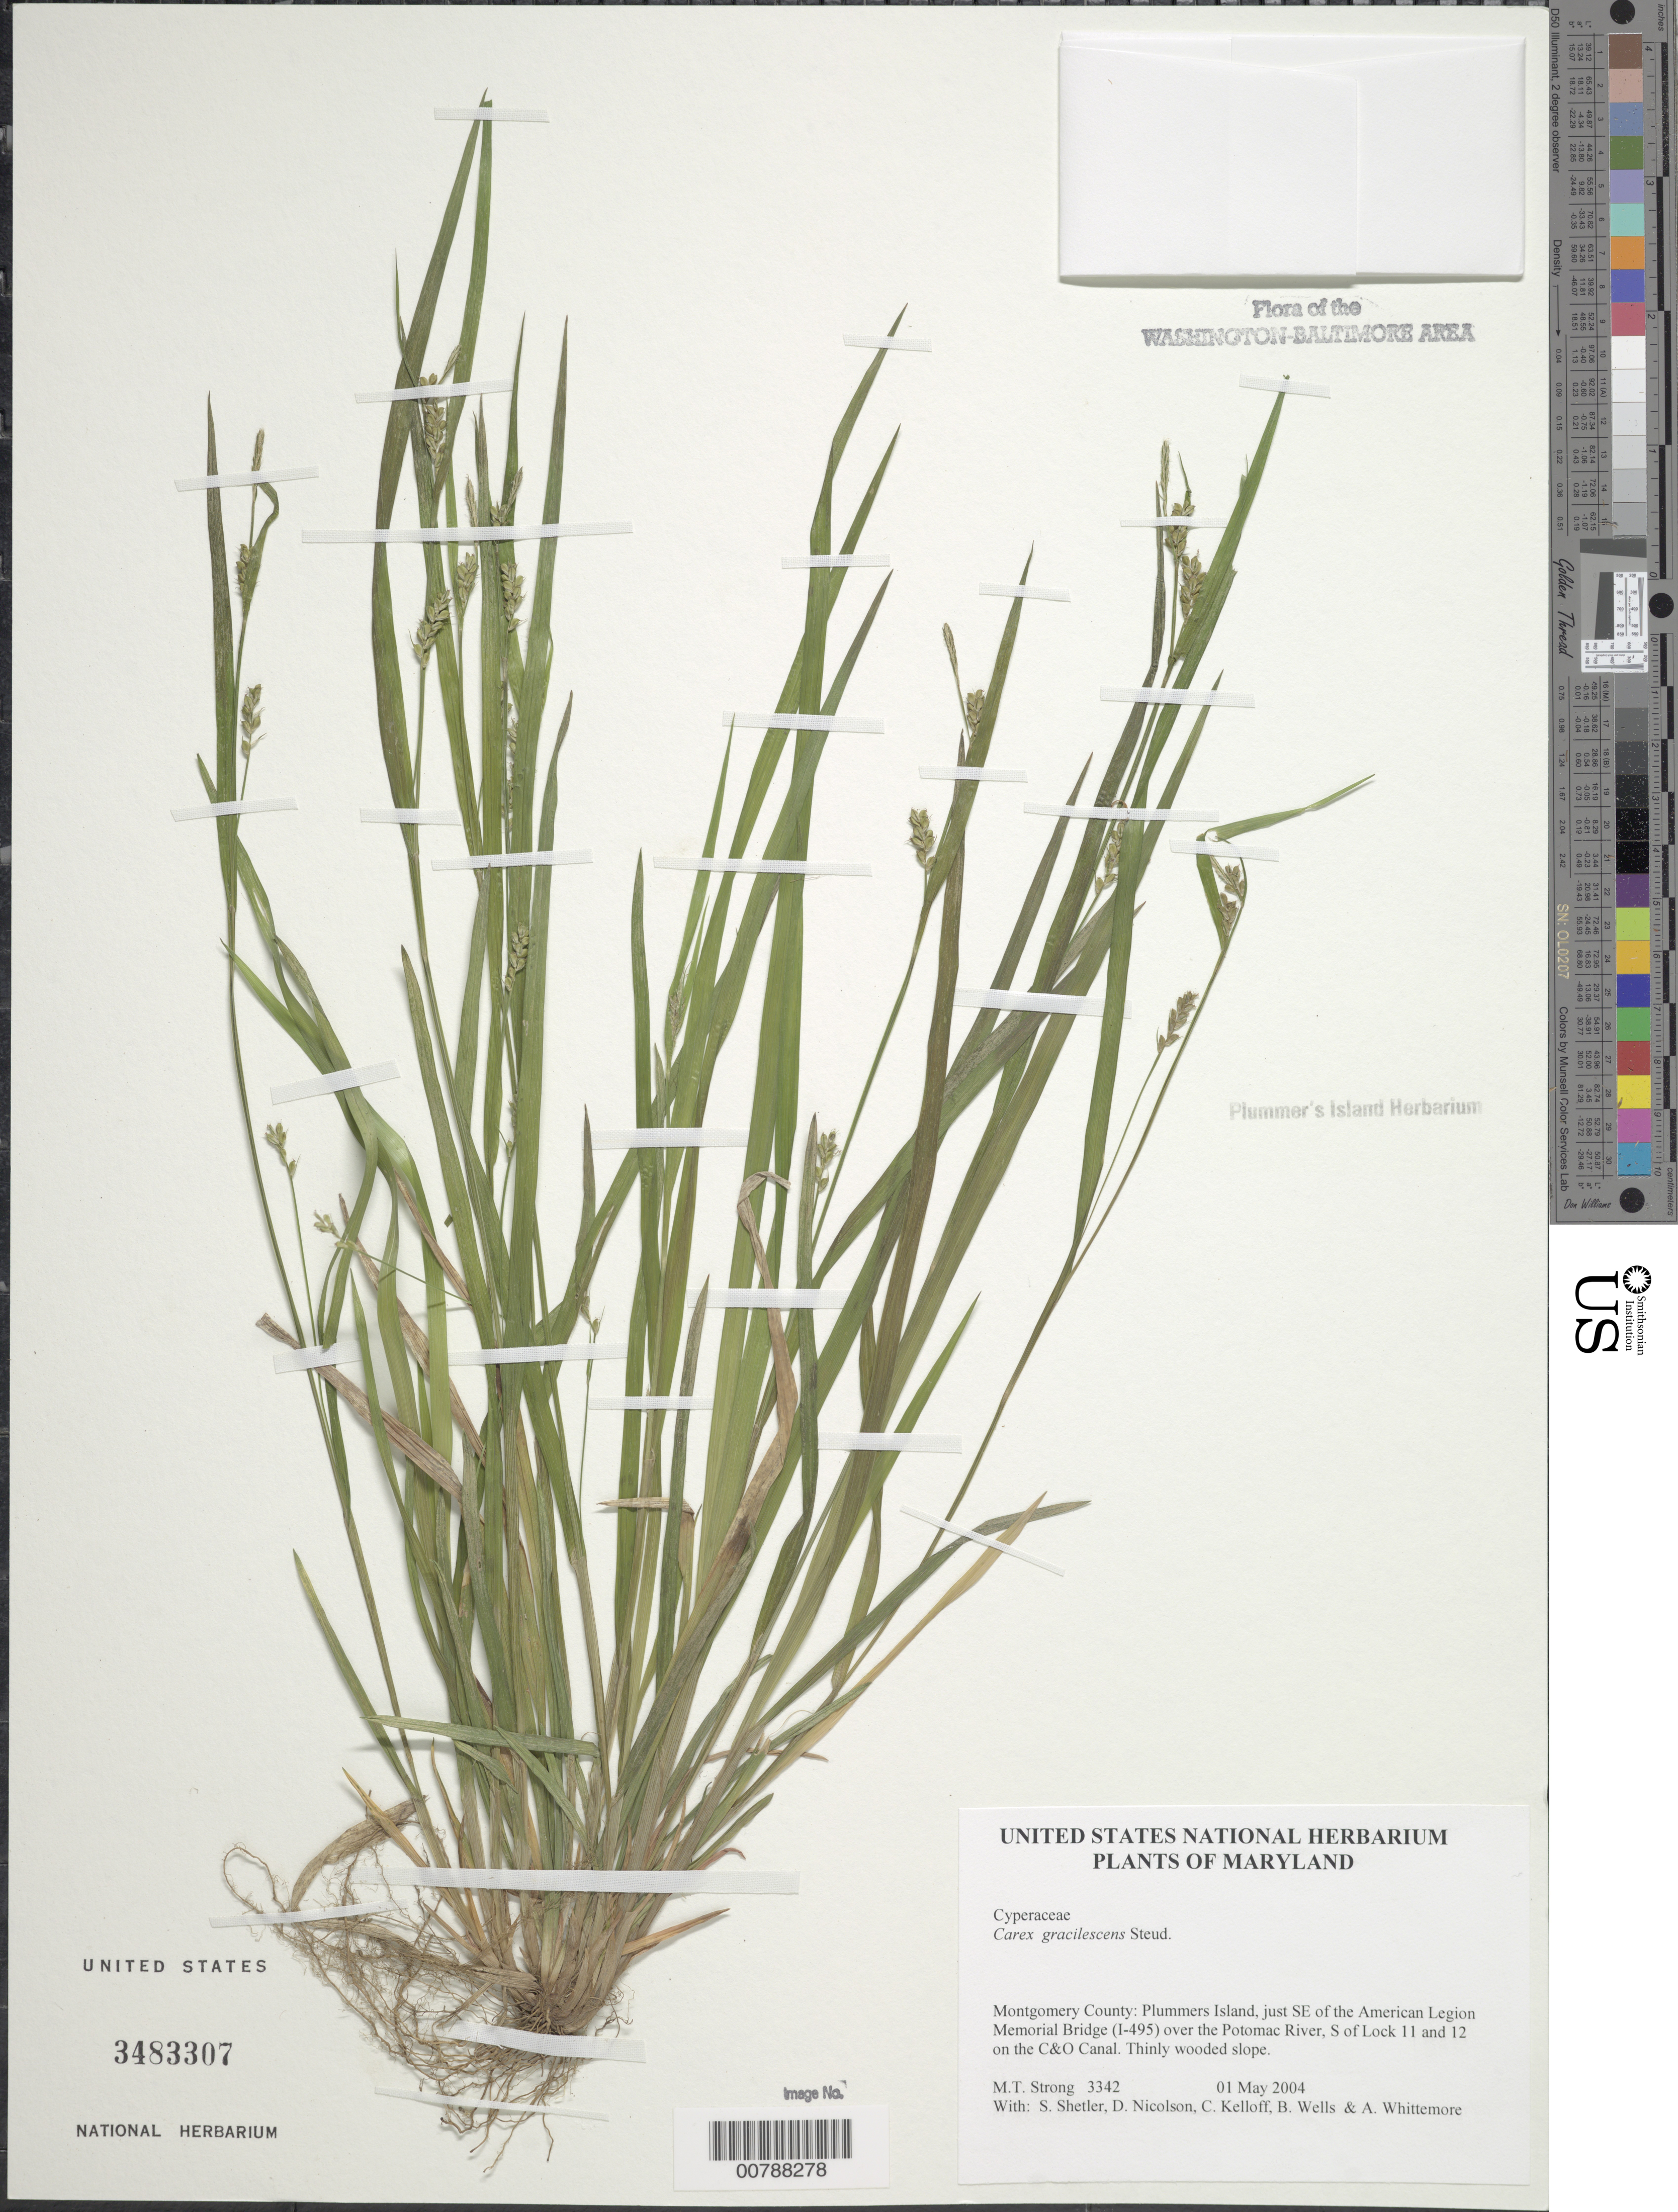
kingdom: Plantae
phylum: Tracheophyta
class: Liliopsida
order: Poales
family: Cyperaceae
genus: Carex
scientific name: Carex gracilescens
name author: Steud.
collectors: M. T. Strong, S. Shetler, D. H. Nicolson, C. L. Kelloff, B. Wells & A. Whittemore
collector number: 3342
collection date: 2004-05-01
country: United States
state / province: Maryland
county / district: Montgomery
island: Plummers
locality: Plummers Island, just SE of the American Legion Memorial Bridge (I-495) over the Potomac River, S of Lock 11 and 12 on the C&O Canal.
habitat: Thinly wooded slope.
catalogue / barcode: US 3483307